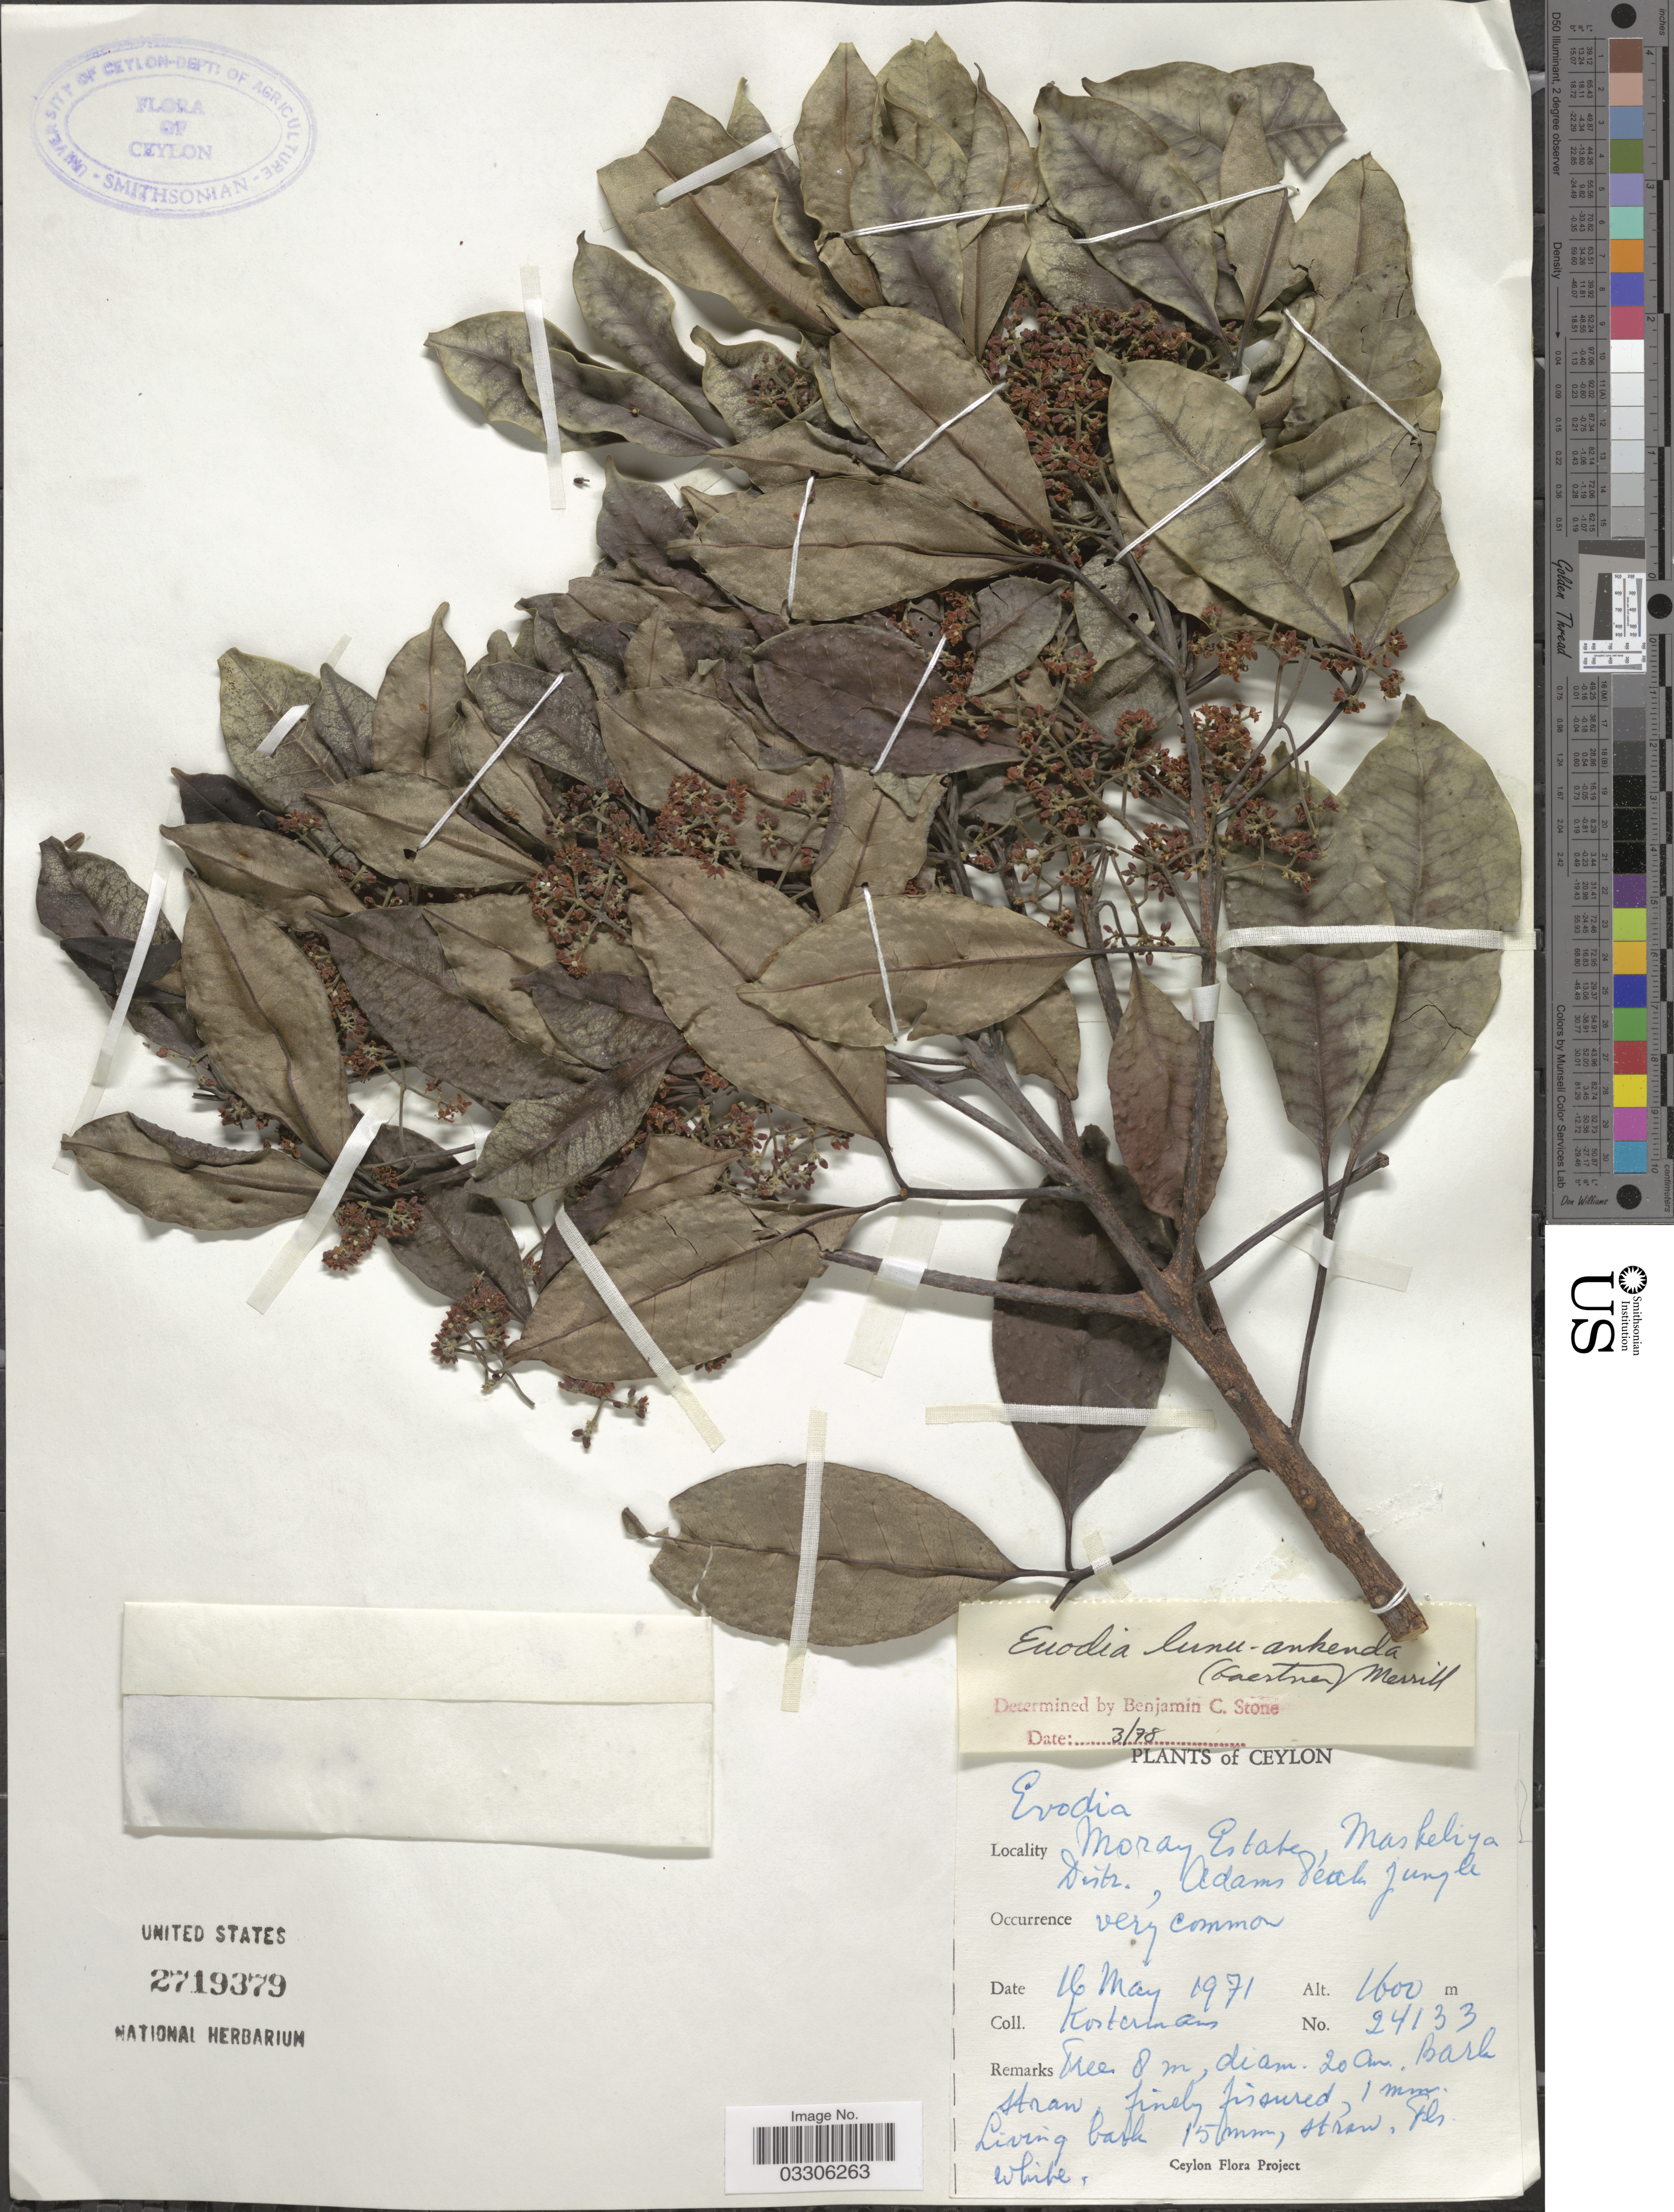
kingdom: Plantae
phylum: Tracheophyta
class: Magnoliopsida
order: Sapindales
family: Rutaceae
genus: Melicope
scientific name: Melicope lunu-ankenda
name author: (Gaertn.) T.G. Hartley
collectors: Kostermans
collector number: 24133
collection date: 1971-05-16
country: Sri Lanka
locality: Ceylon. Moray Estate, Maskeliya Distr., Adams Peak Jungle.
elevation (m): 1600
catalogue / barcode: US 2719379